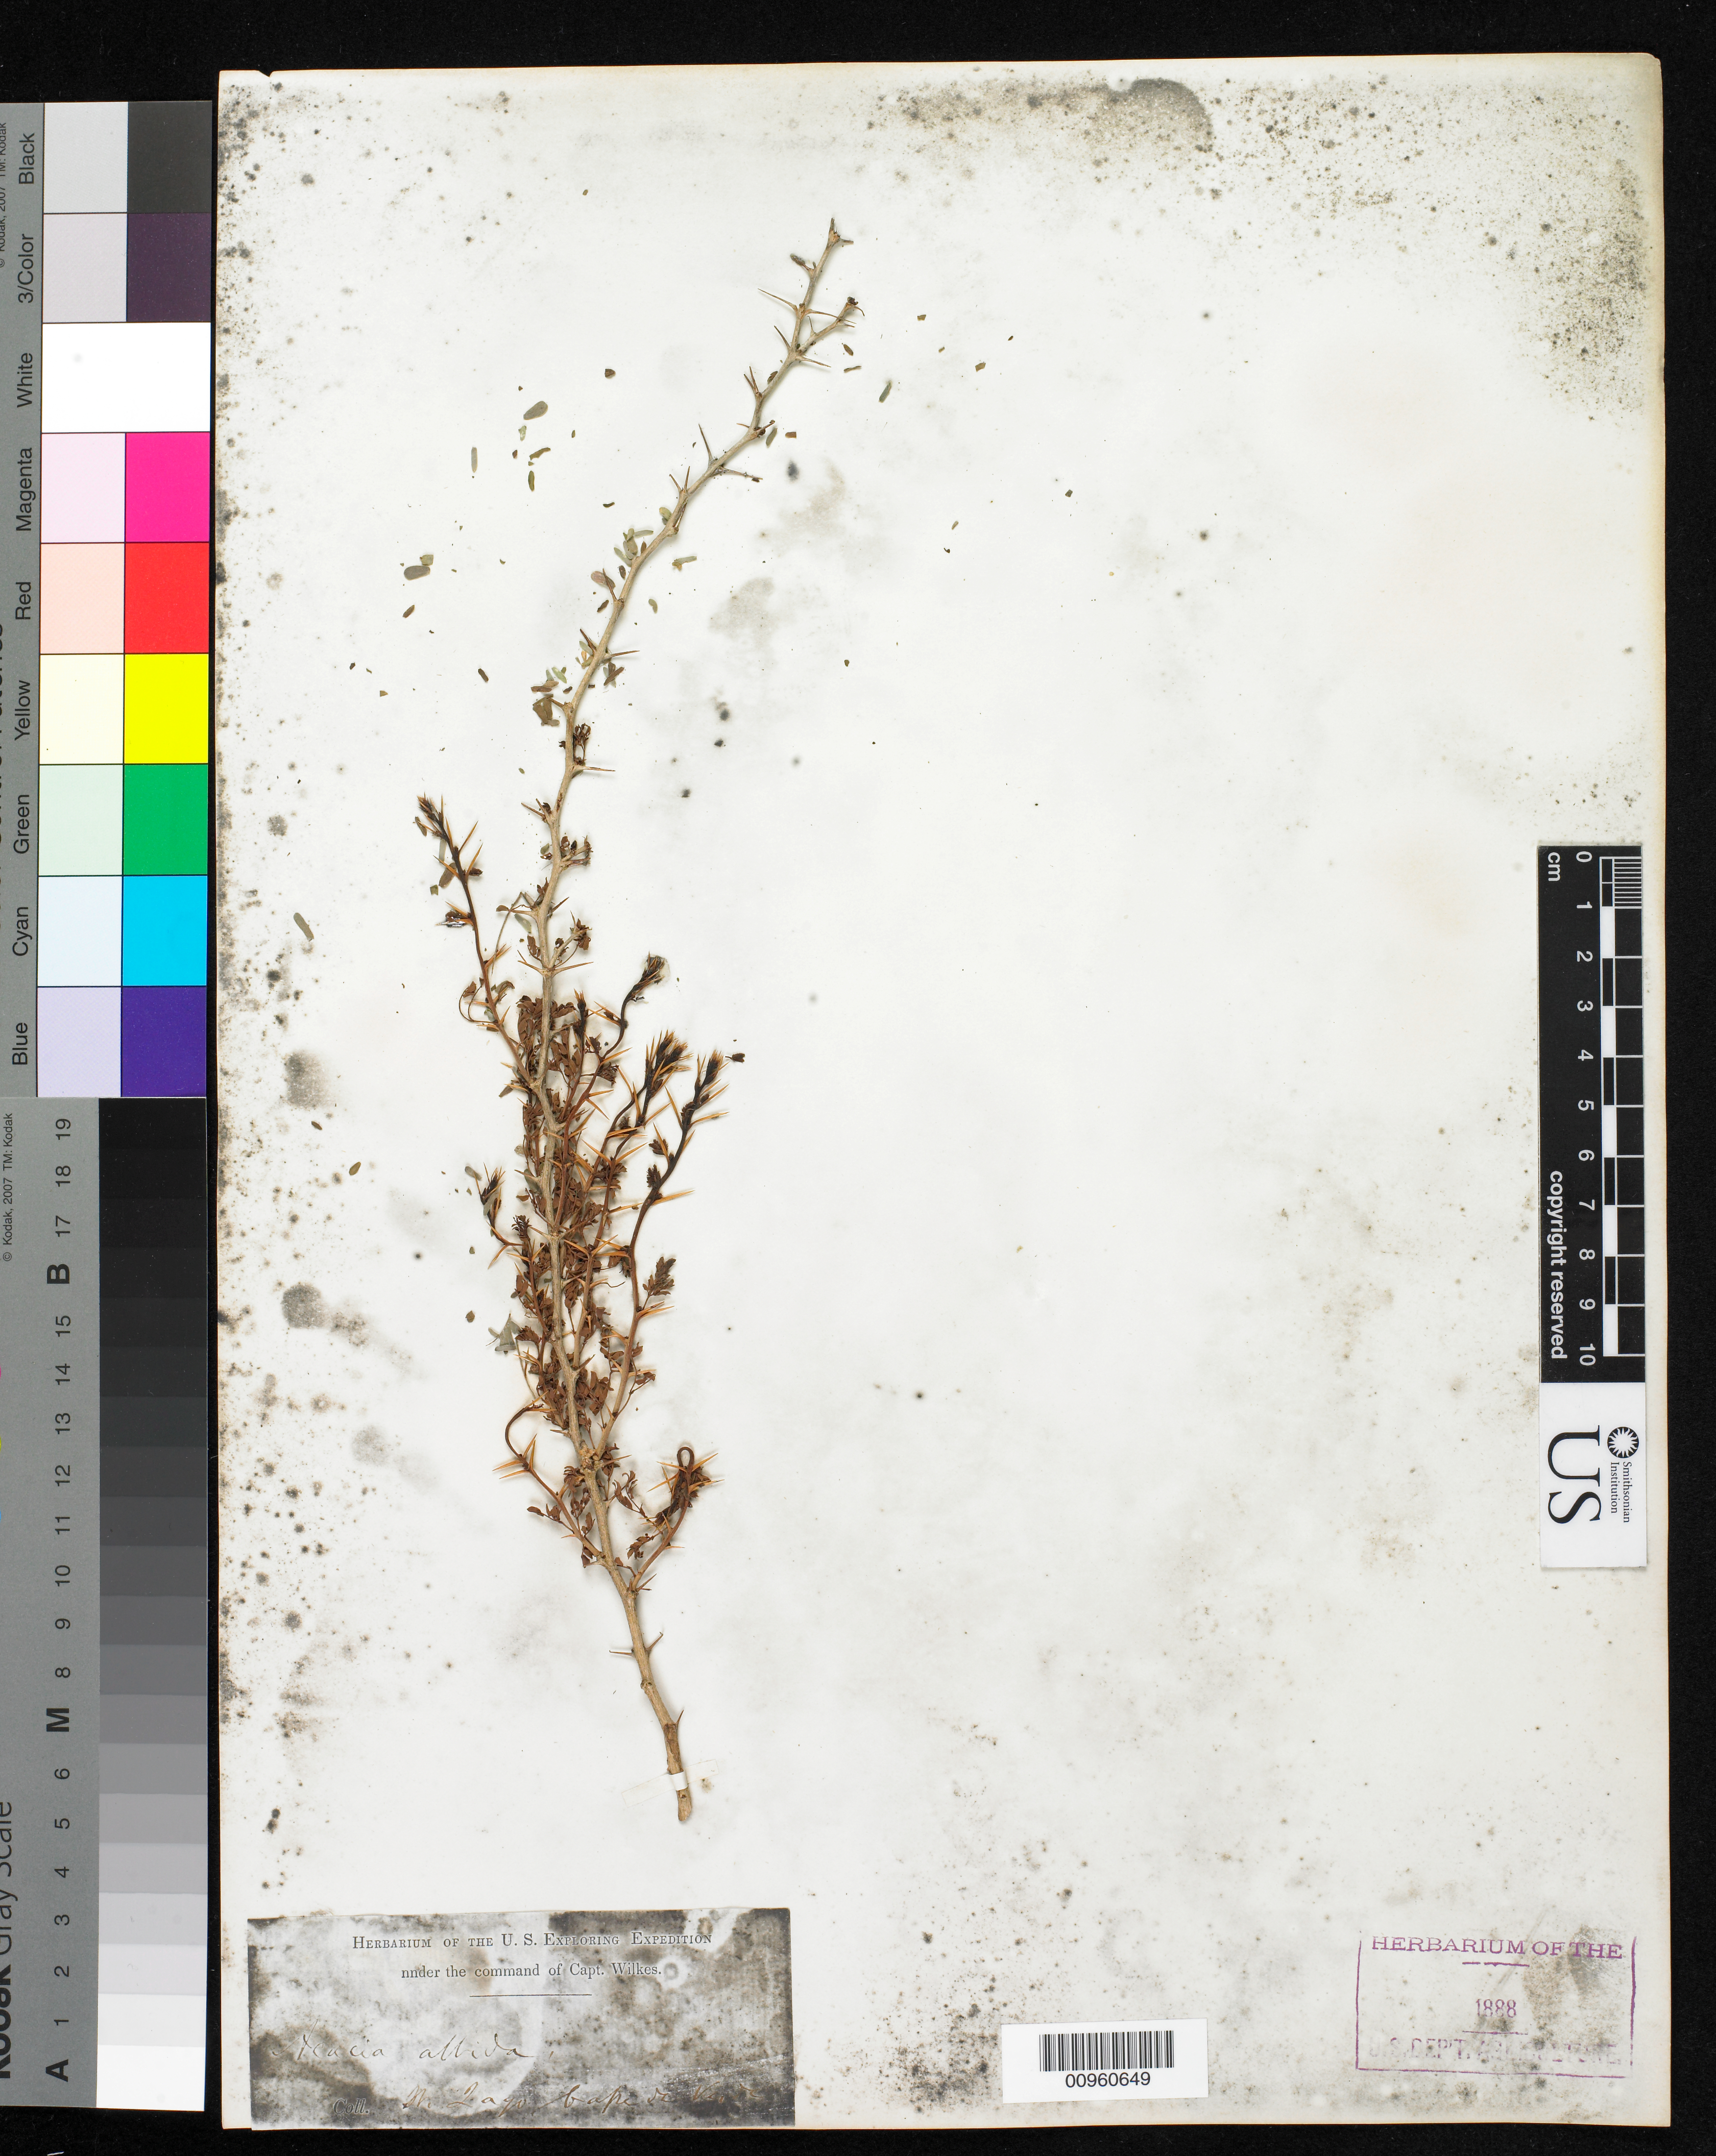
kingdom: Plantae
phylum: Tracheophyta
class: Magnoliopsida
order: Fabales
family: Fabaceae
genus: Acacia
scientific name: Acacia albida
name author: Delile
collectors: Wilkes Explor. Exped.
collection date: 1838/1842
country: Cape Verde Islands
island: Cape Verde Is.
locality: St. Jago, Cape of Verde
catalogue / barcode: US 98526